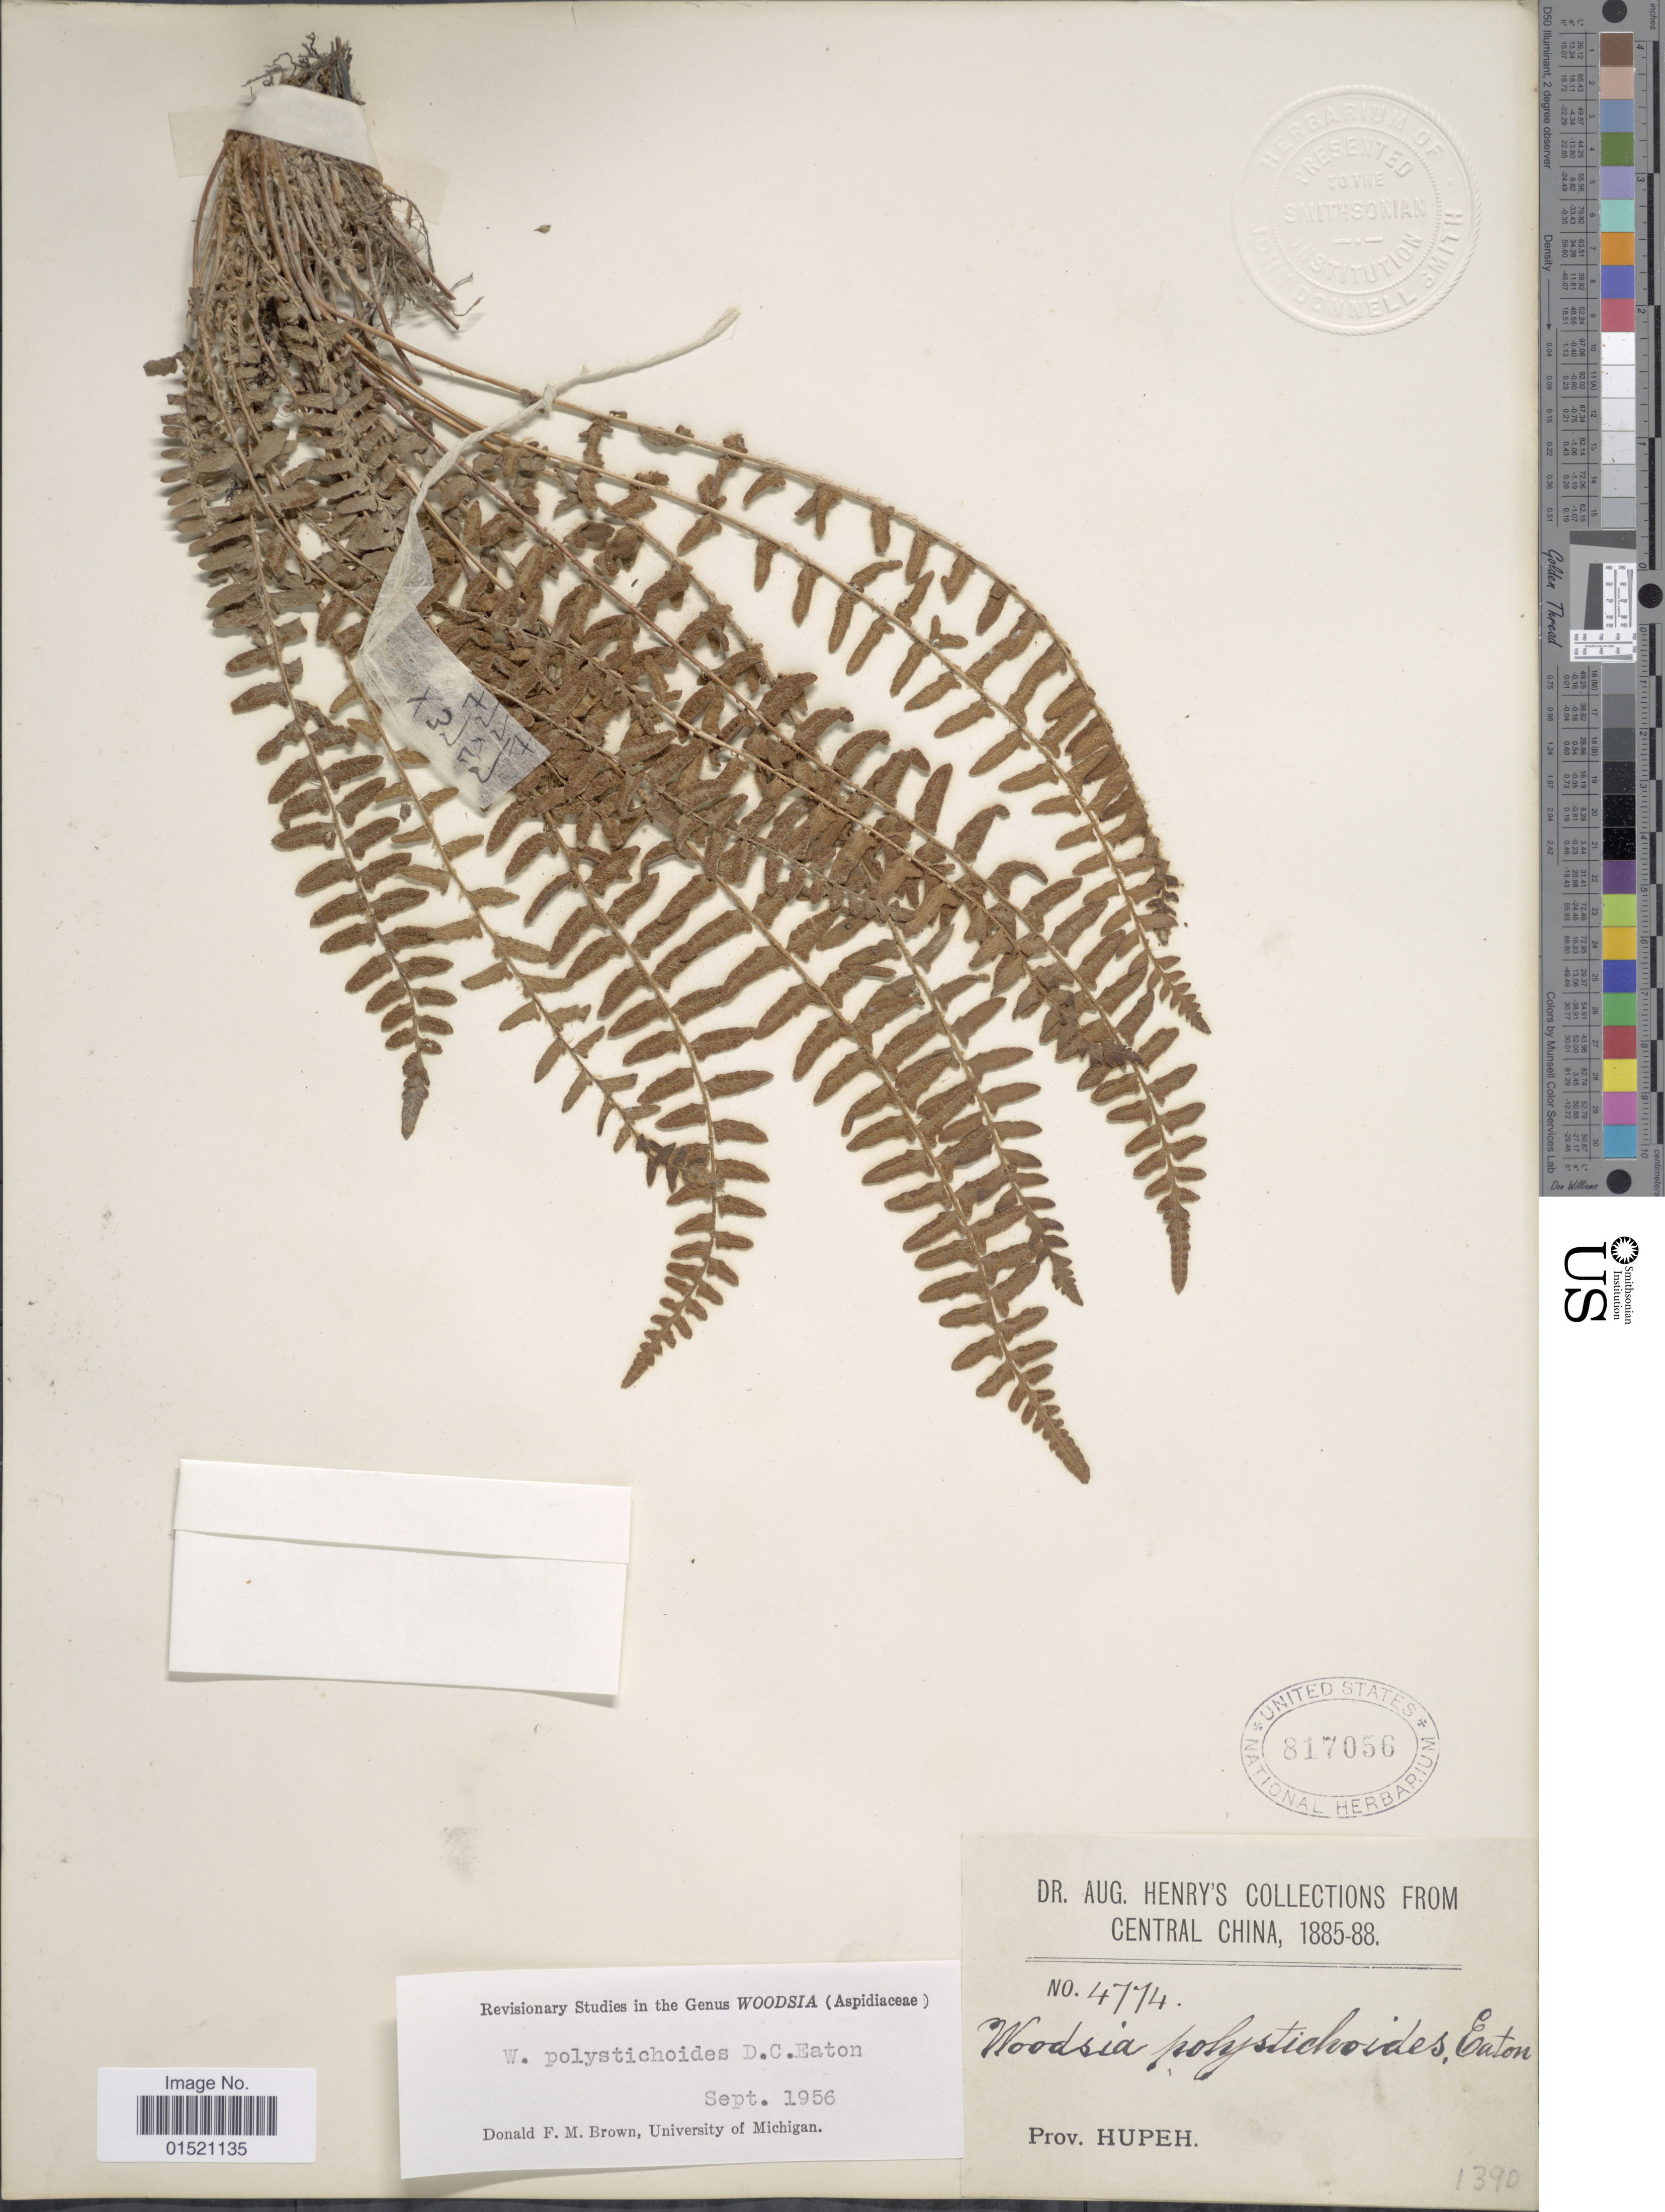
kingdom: Plantae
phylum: Tracheophyta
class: Polypodiopsida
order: Polypodiales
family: Woodsiaceae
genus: Woodsia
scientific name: Woodsia polystichoides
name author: D.C. Eaton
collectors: A. Henry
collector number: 4774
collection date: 1885/1888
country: China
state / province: Hubei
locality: Prov. Hupeh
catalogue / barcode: US 817056